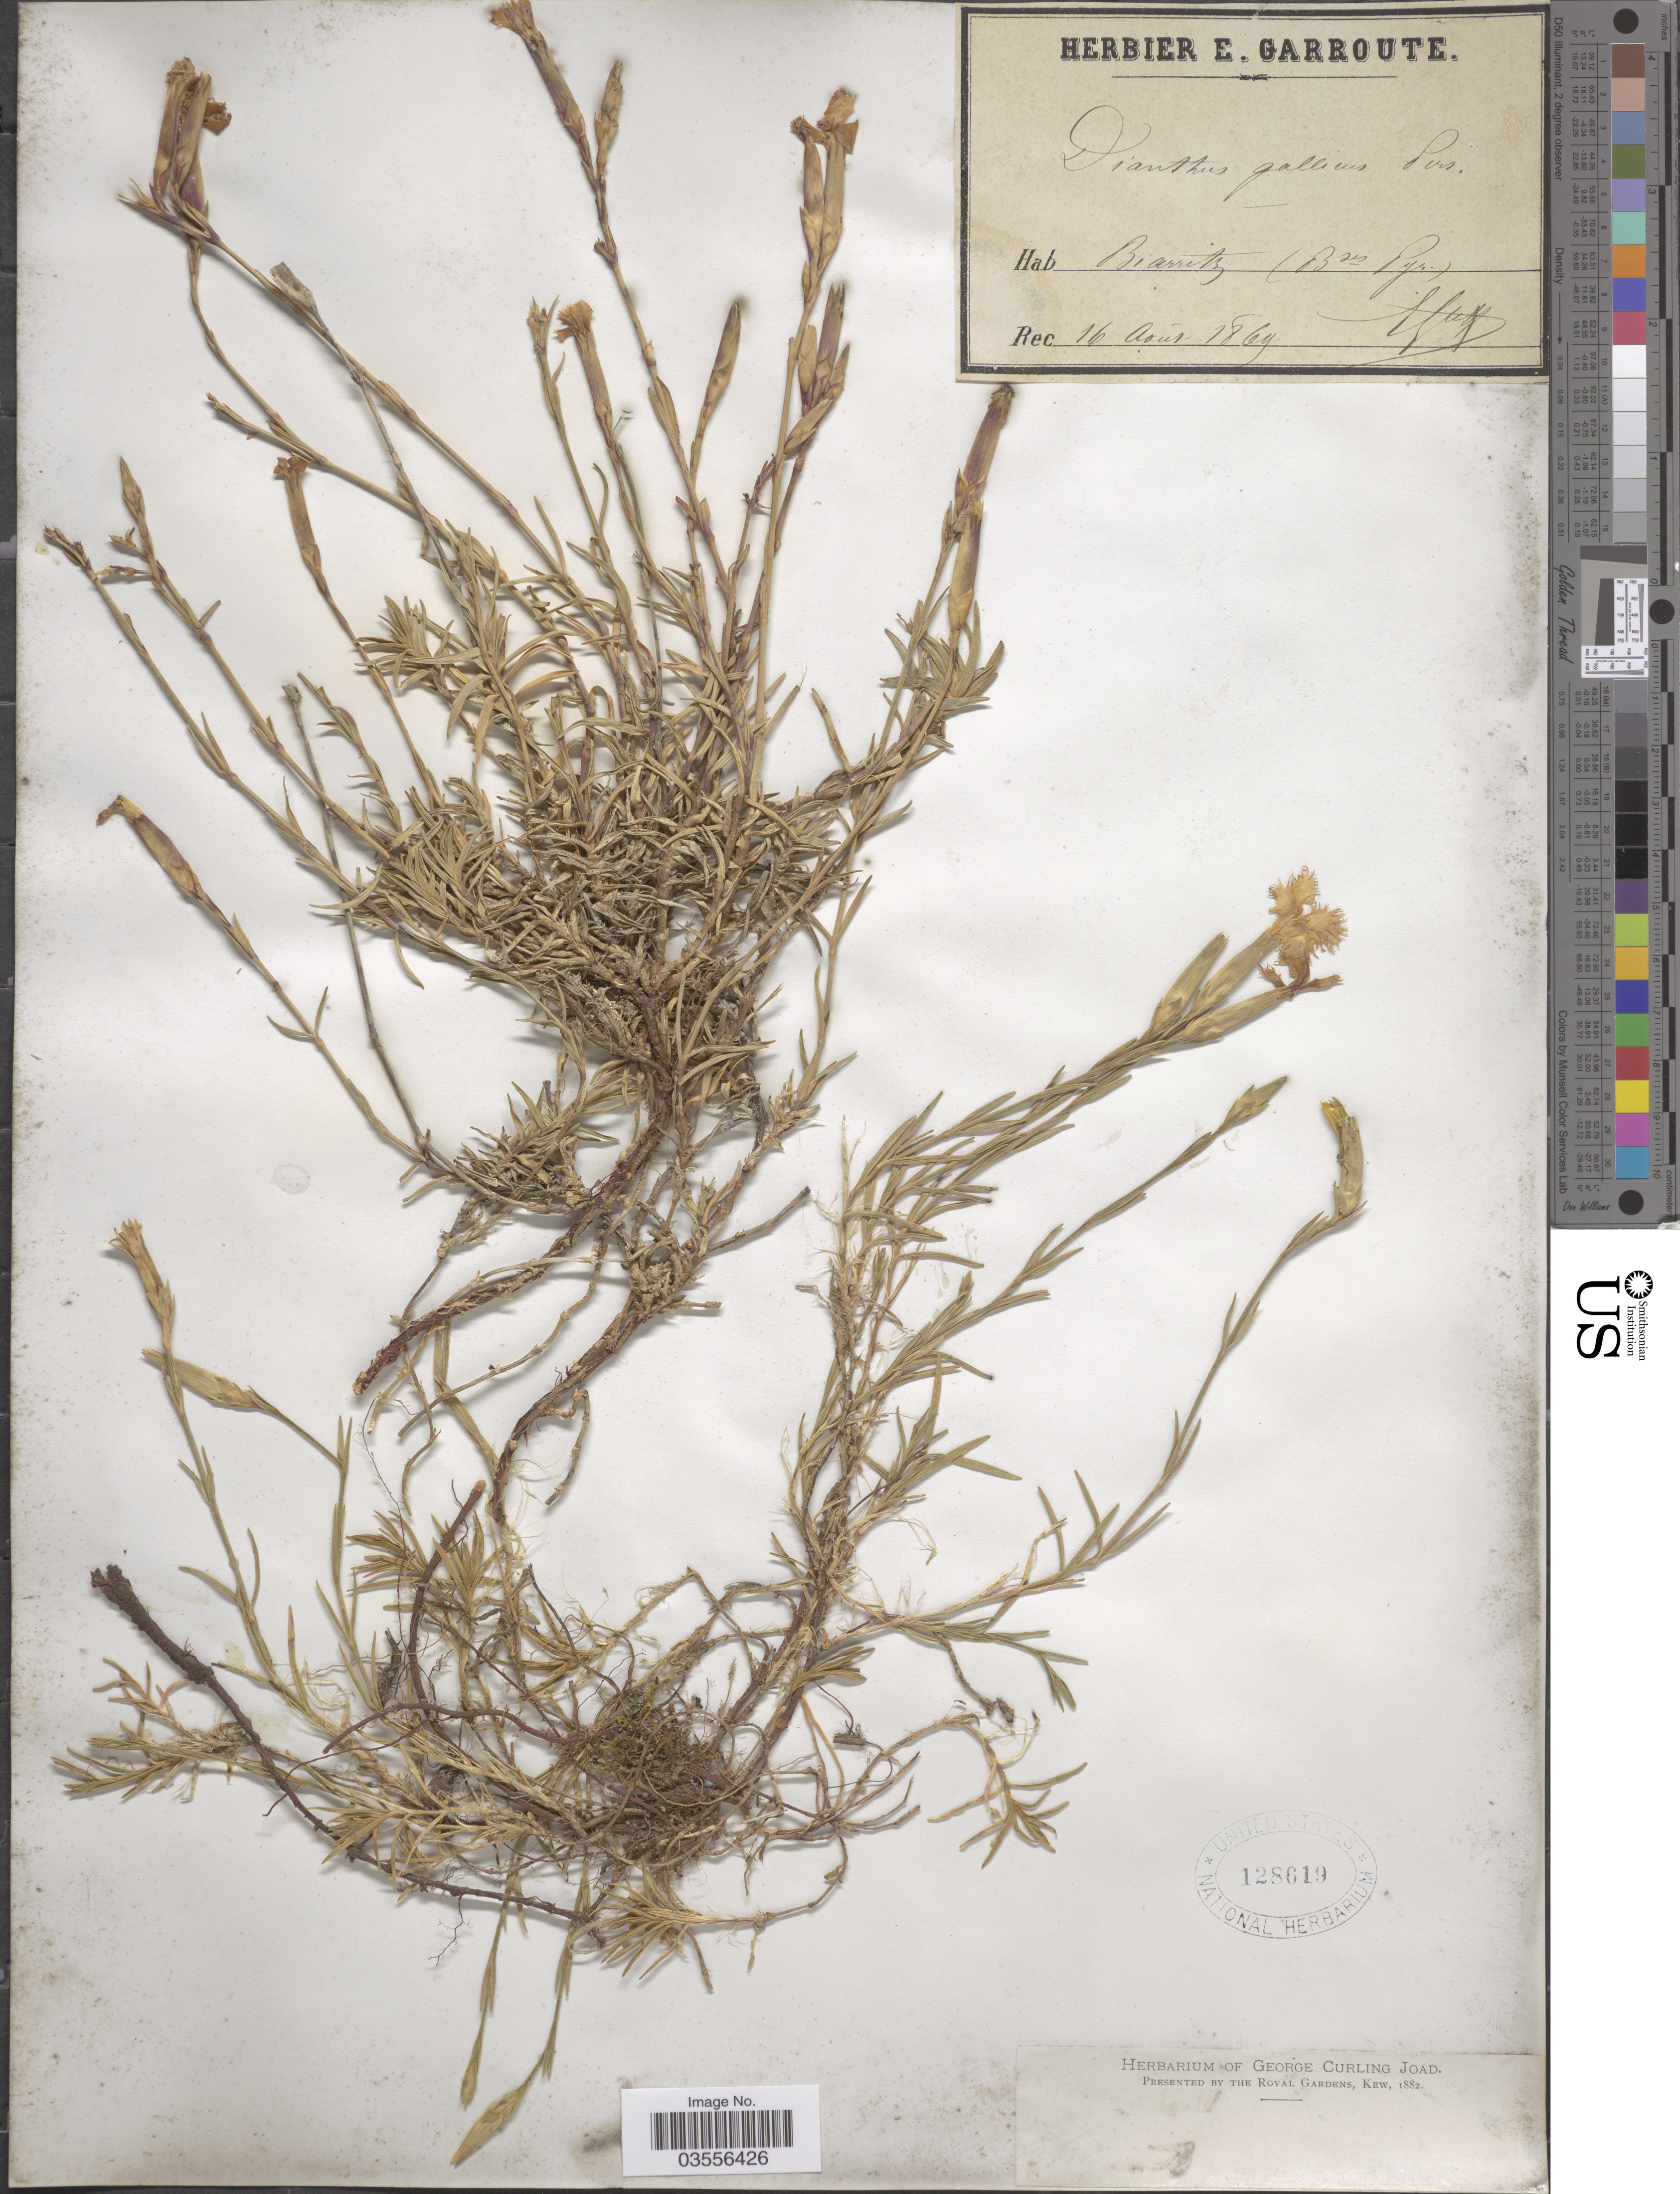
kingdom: Plantae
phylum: Tracheophyta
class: Magnoliopsida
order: Caryophyllales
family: Caryophyllaceae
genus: Dianthus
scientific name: Dianthus gallicus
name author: Pers.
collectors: E. Garroute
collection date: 1869-08-16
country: France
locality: Biarritz (Bses Pyr.).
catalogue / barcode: US 128619